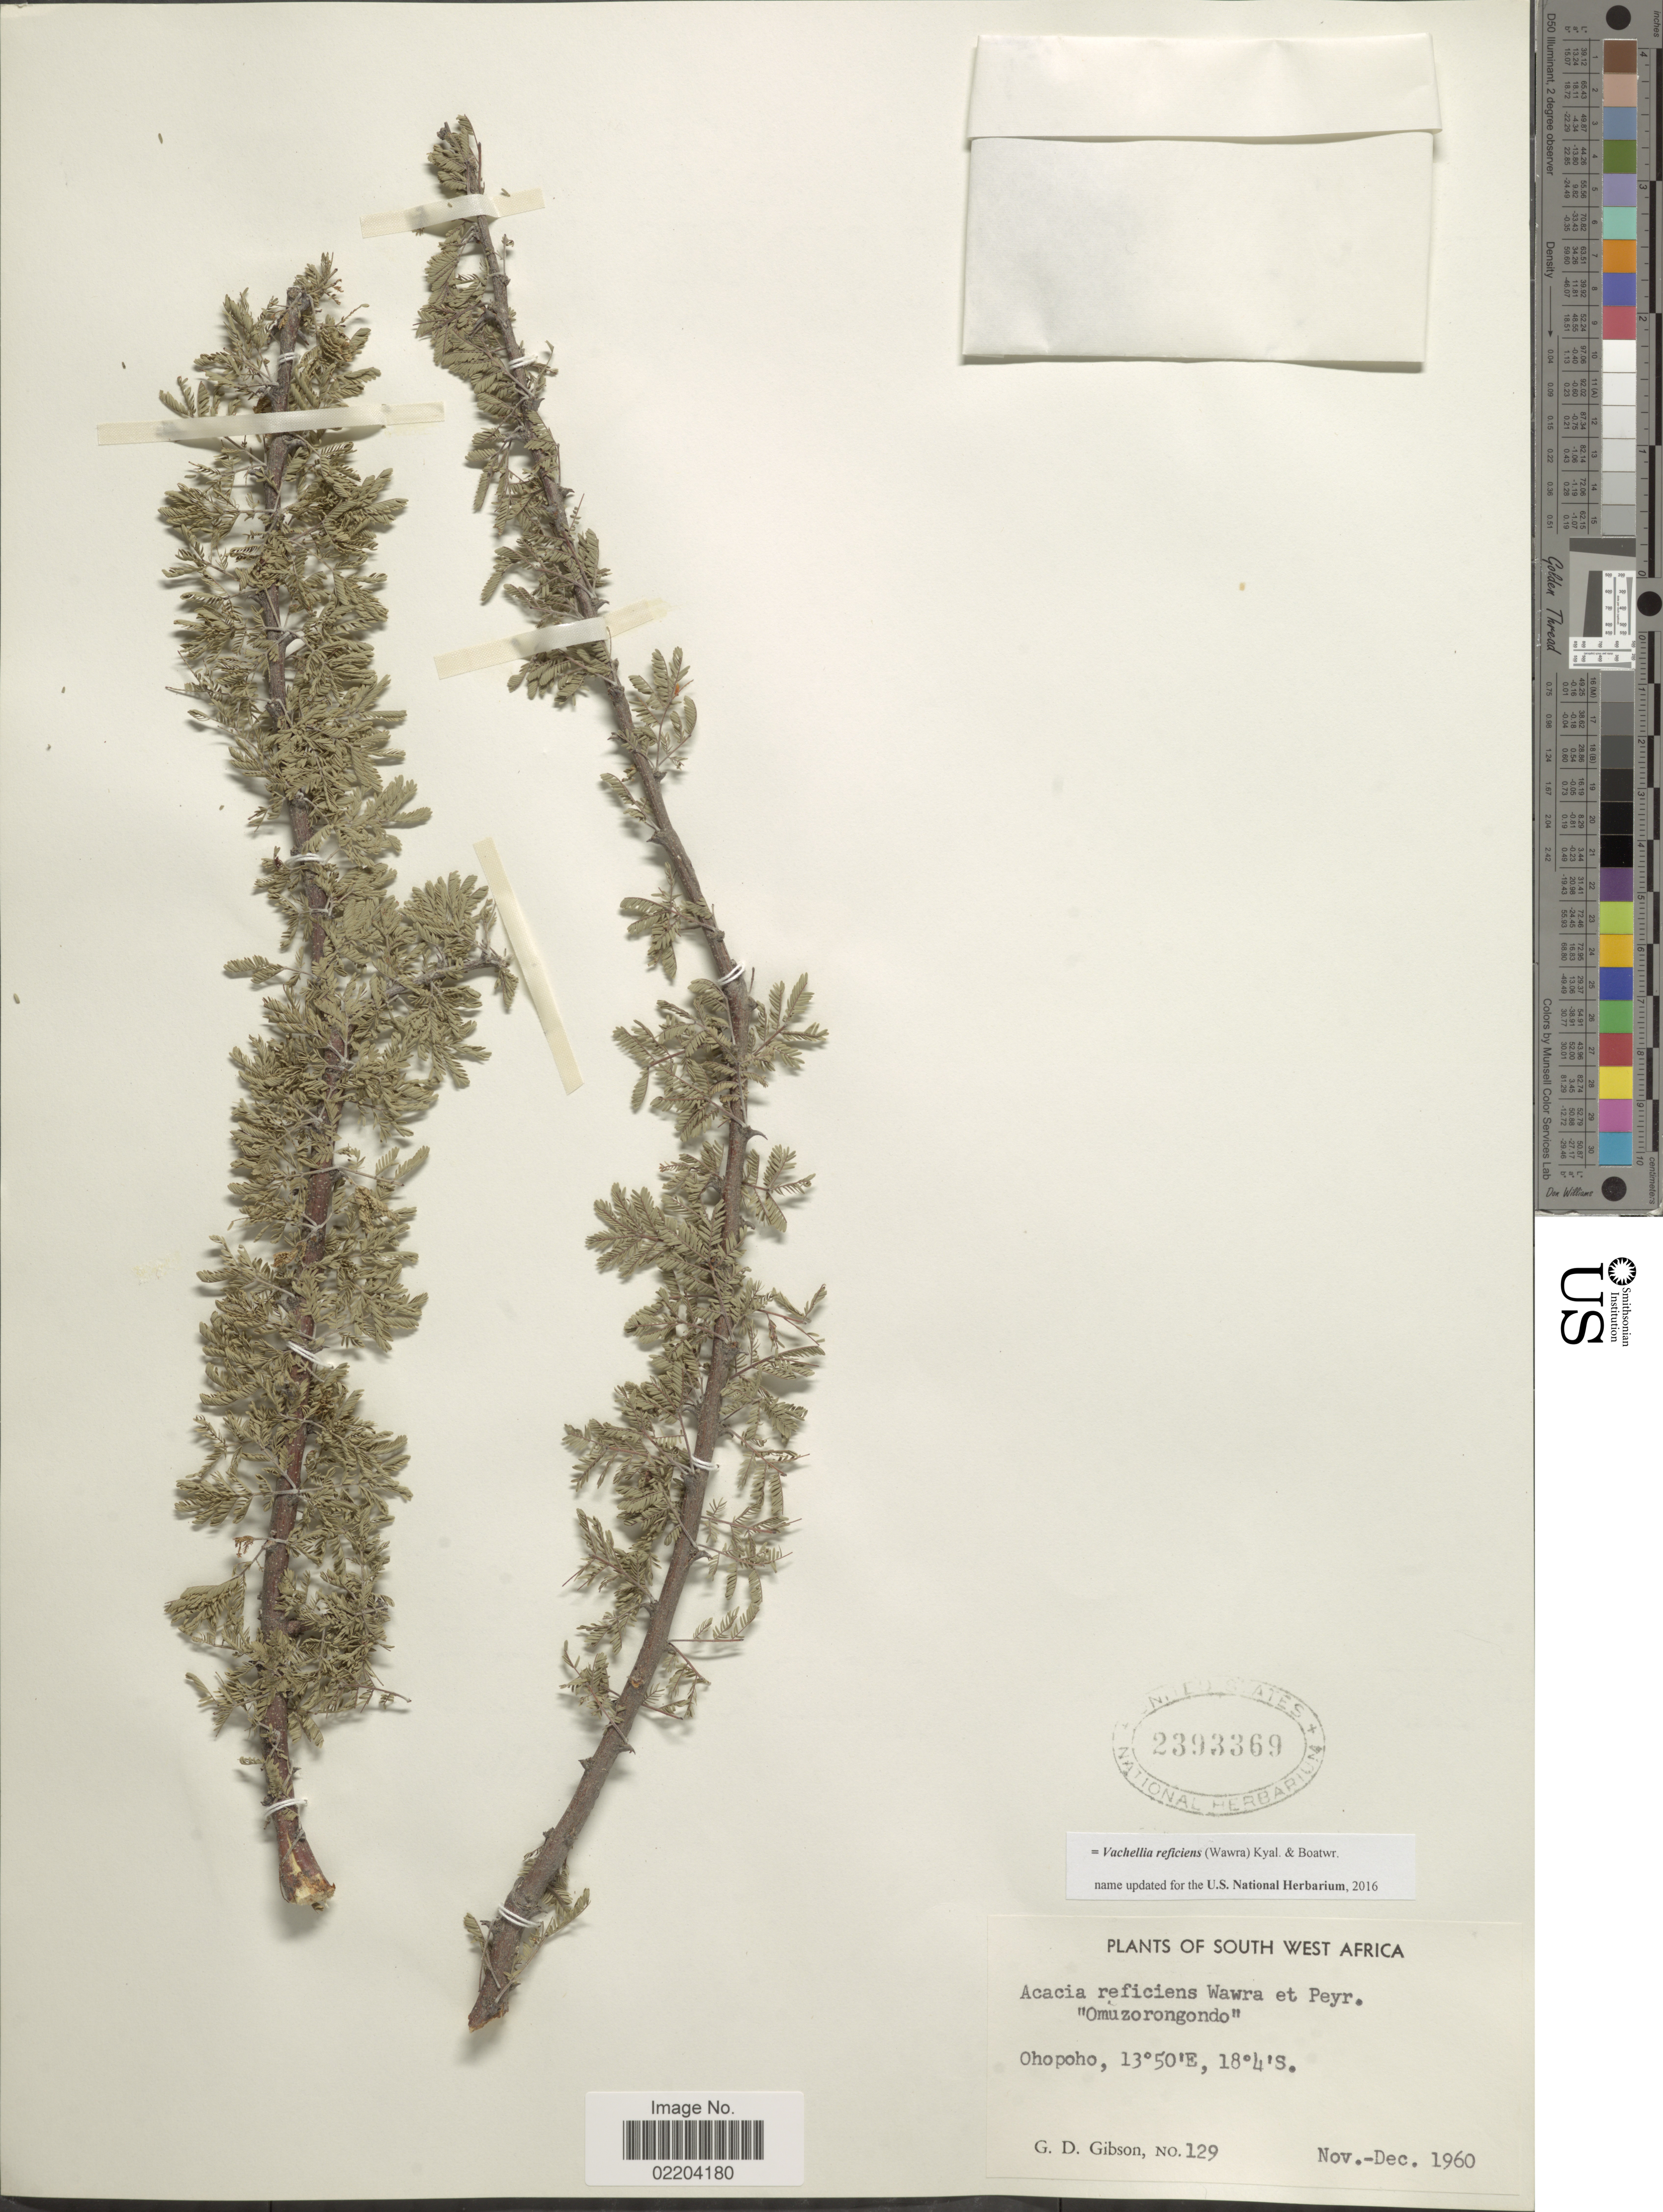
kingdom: Plantae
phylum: Tracheophyta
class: Magnoliopsida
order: Fabales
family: Fabaceae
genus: Vachellia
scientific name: Vachellia reficiens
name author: (Wawra) Kyal. & Boatwr.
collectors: G. D. Gibson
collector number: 129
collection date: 1960-11/1960-12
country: Namibia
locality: South West Africa. Ohopoho.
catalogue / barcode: US 2393369